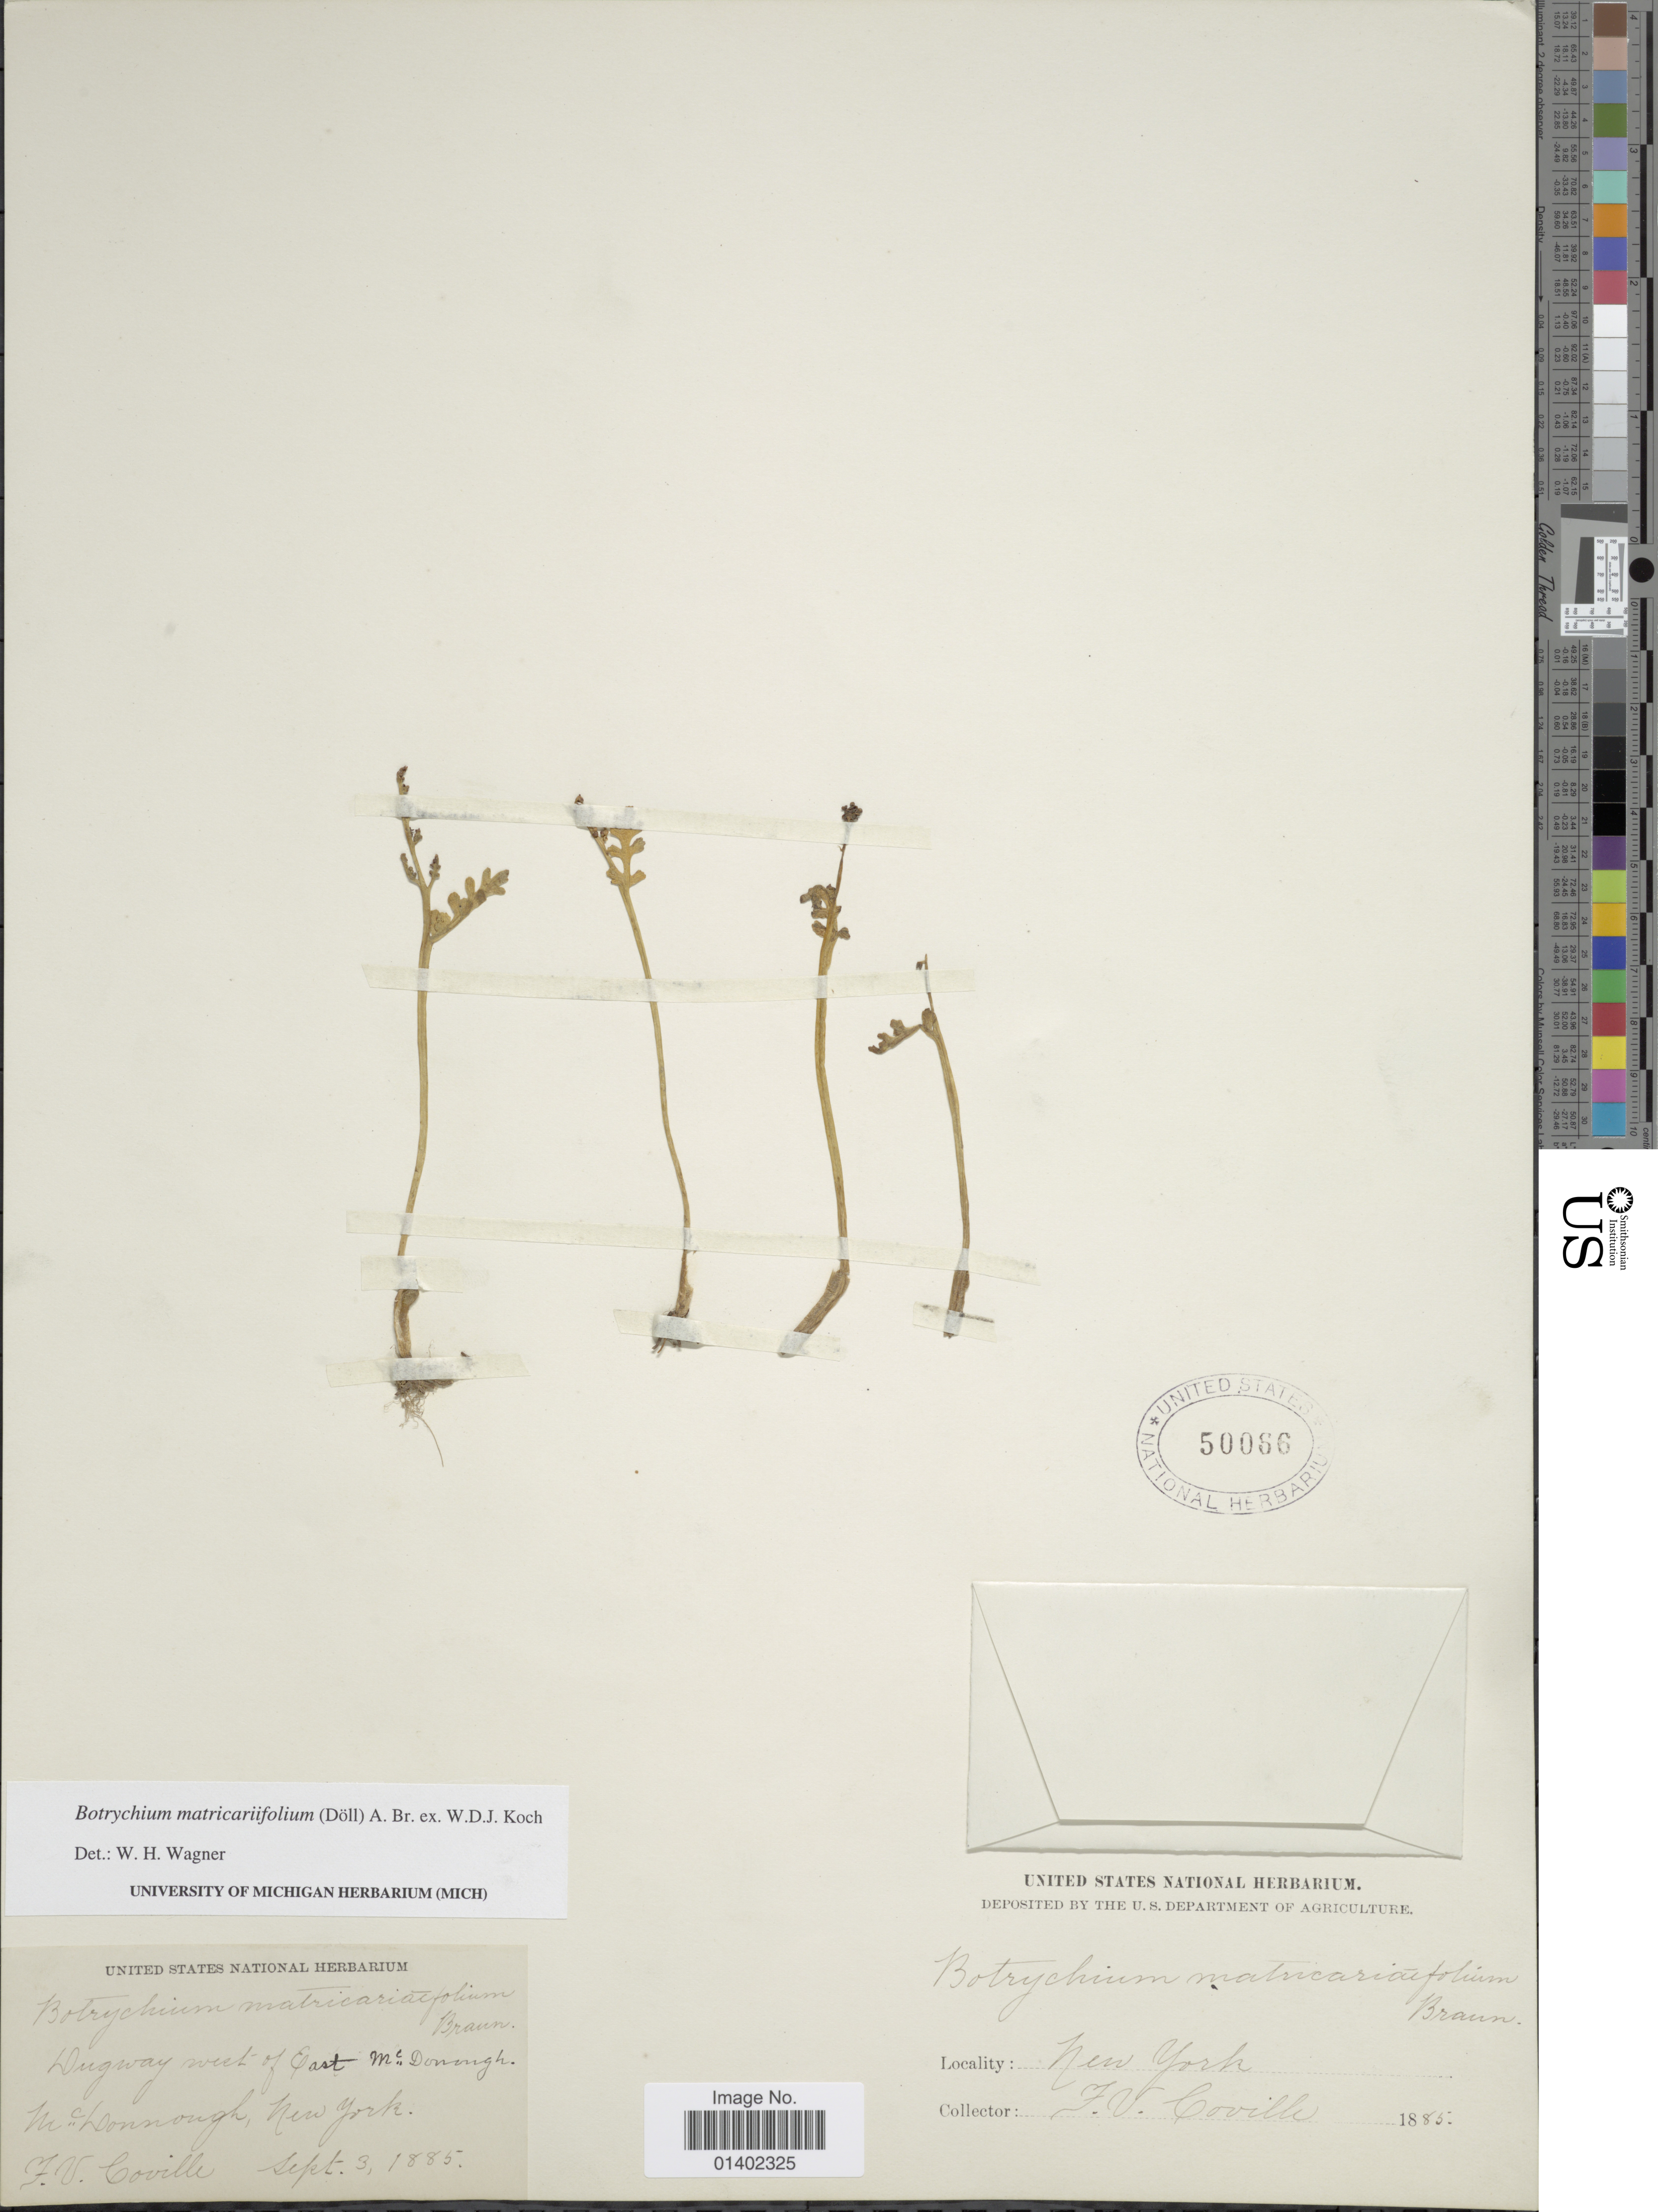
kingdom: Plantae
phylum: Tracheophyta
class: Polypodiopsida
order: Ophioglossales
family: Ophioglossaceae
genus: Botrychium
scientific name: Botrychium matricariifolium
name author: (A. Braun ex Dowell) A. Braun ex Koch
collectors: F. V. Coville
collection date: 1885-09-03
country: United States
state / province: New York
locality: Dugway west of East Mc Donough; McDonnough, New York.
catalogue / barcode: US 50066